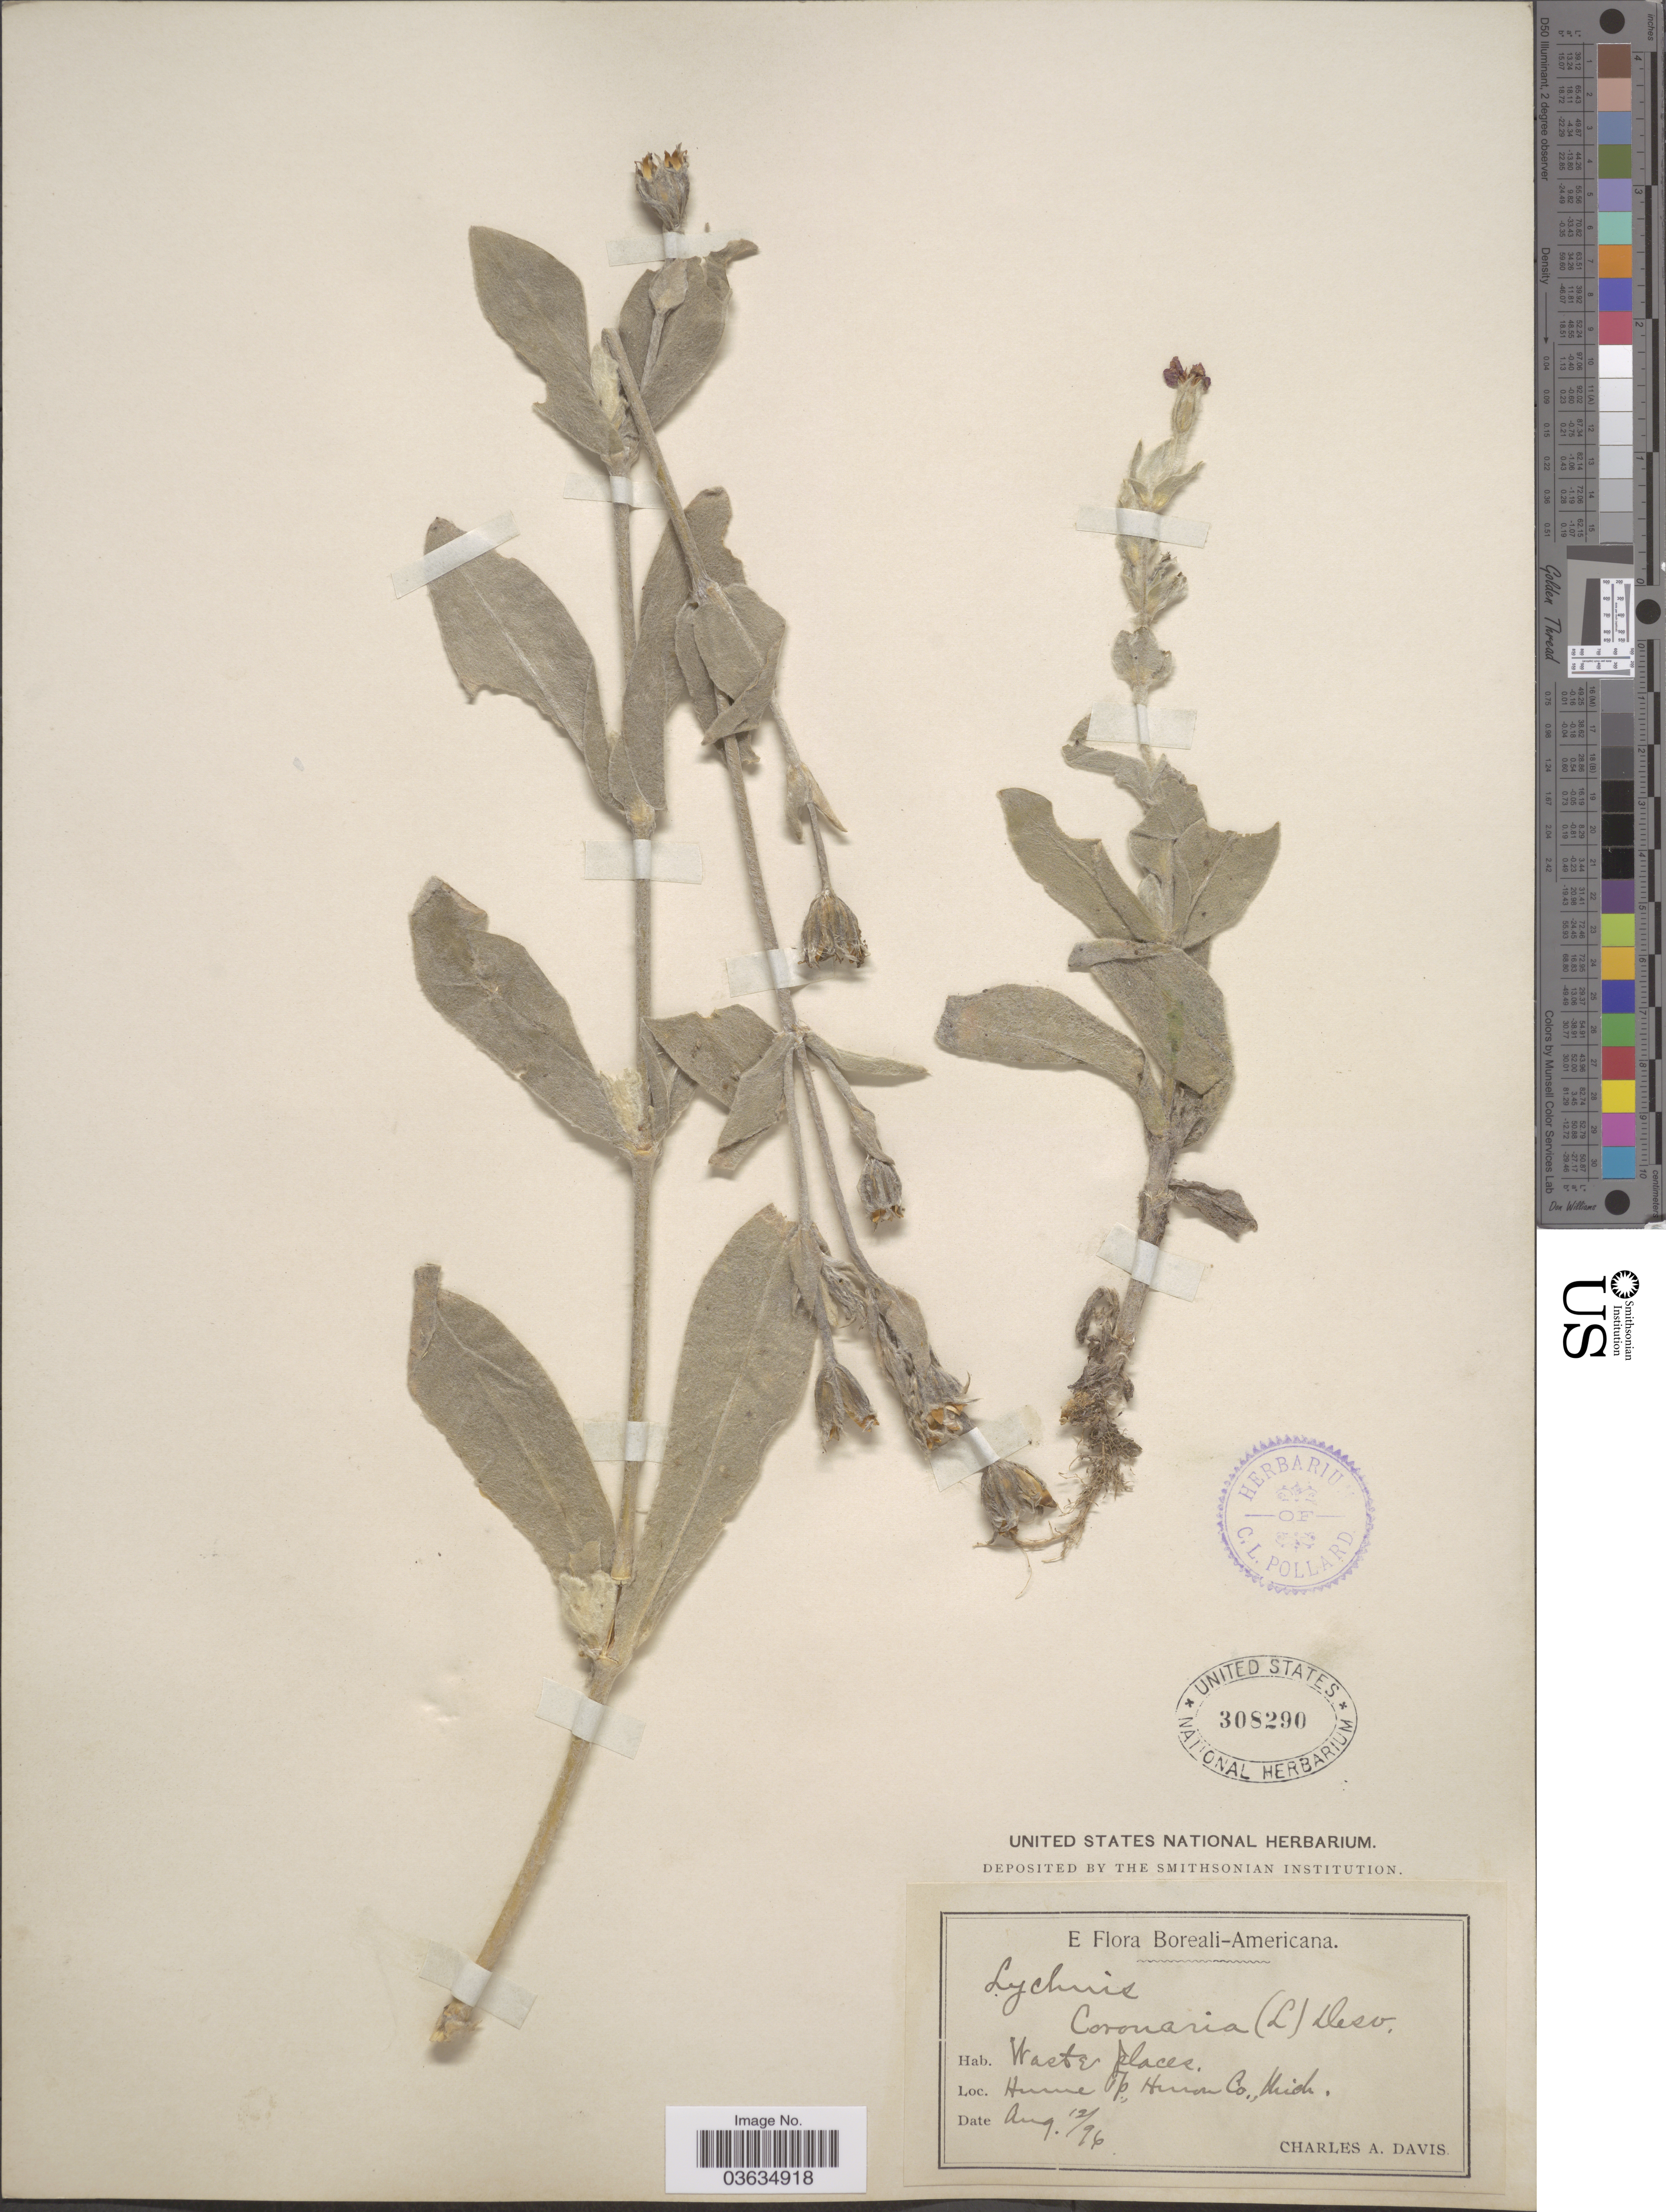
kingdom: Plantae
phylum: Tracheophyta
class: Magnoliopsida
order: Caryophyllales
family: Caryophyllaceae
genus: Silene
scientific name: Silene coronaria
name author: (L.) Clairv.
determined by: Strong, Mark T., (BOT), Smithsonian Institution - National Museum of Natural History (UNITED STATES)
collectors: C. Davis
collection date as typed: Transcribed d/m/y: 12/8/96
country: United States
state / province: Michigan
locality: Hume Tp., Huron Co. Boreali-Americana.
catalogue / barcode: US 308290